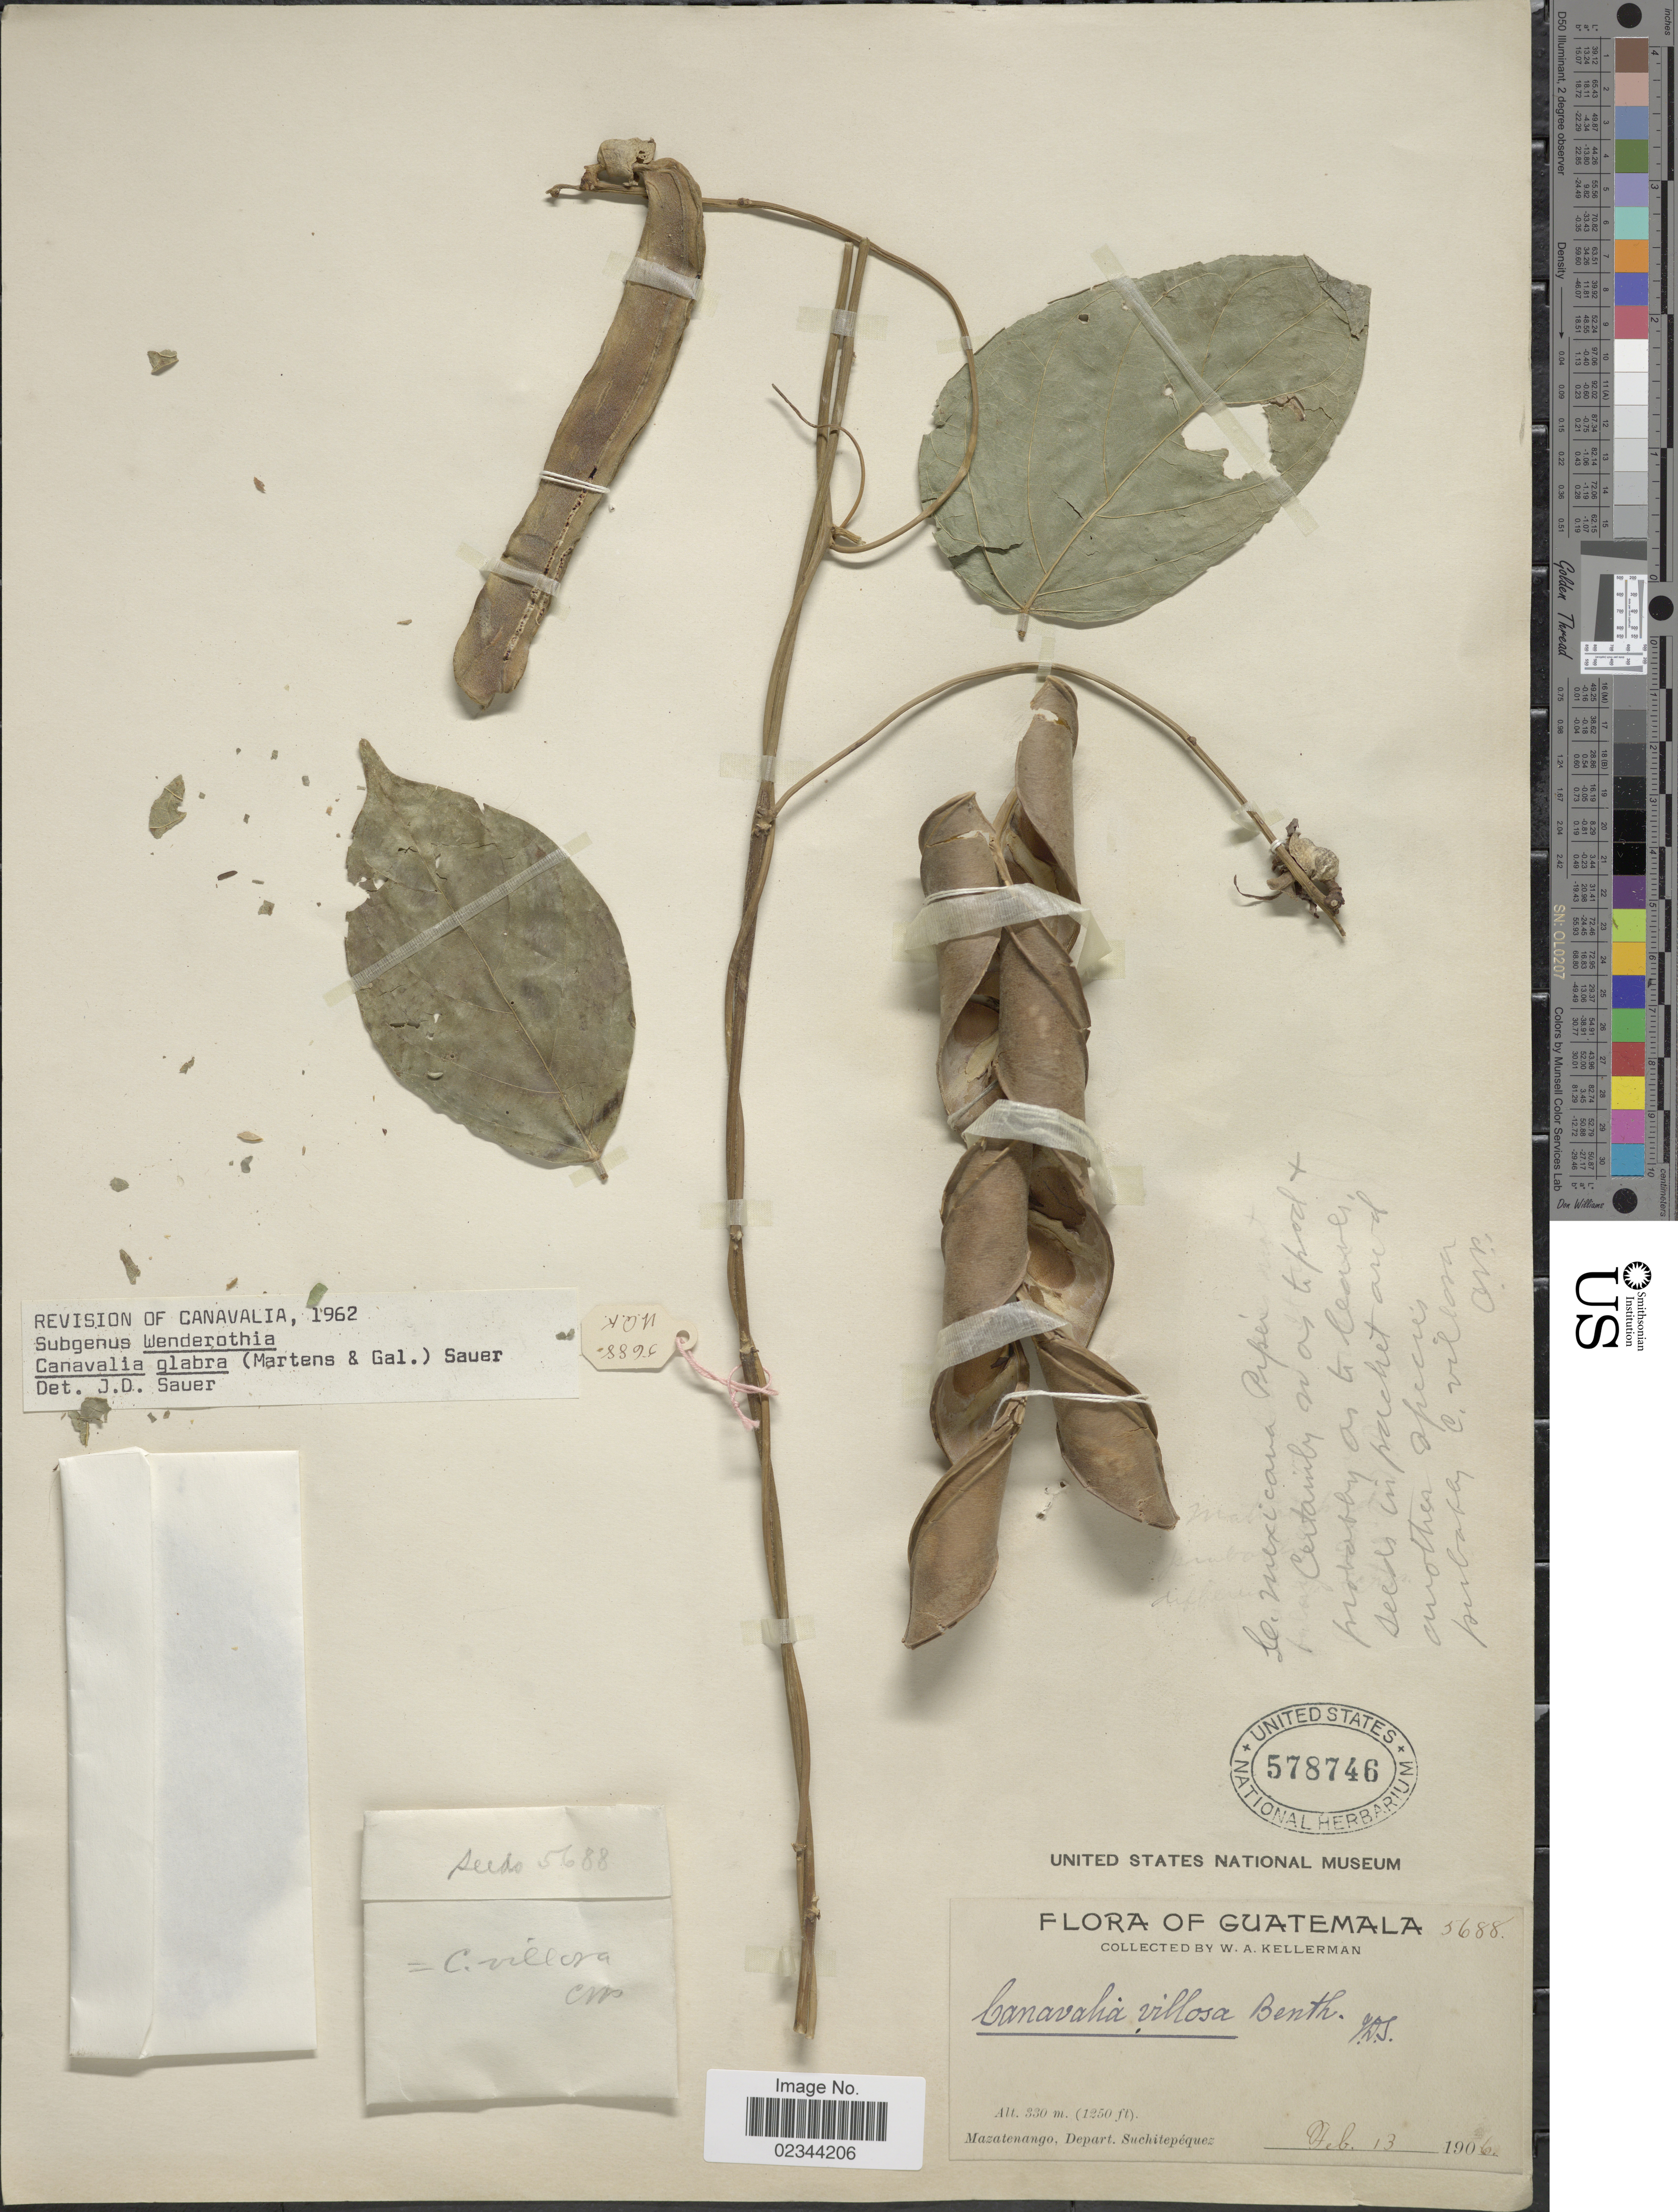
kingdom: Plantae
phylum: Tracheophyta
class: Magnoliopsida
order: Fabales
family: Fabaceae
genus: Canavalia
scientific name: Canavalia glabra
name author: (M. Martens & Galeotti) J.D. Sauer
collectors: W. Kellerman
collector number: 5688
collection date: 1906-02-13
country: Guatemala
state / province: Suchitepéquez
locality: Mazatenango.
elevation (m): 330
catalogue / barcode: US 578746